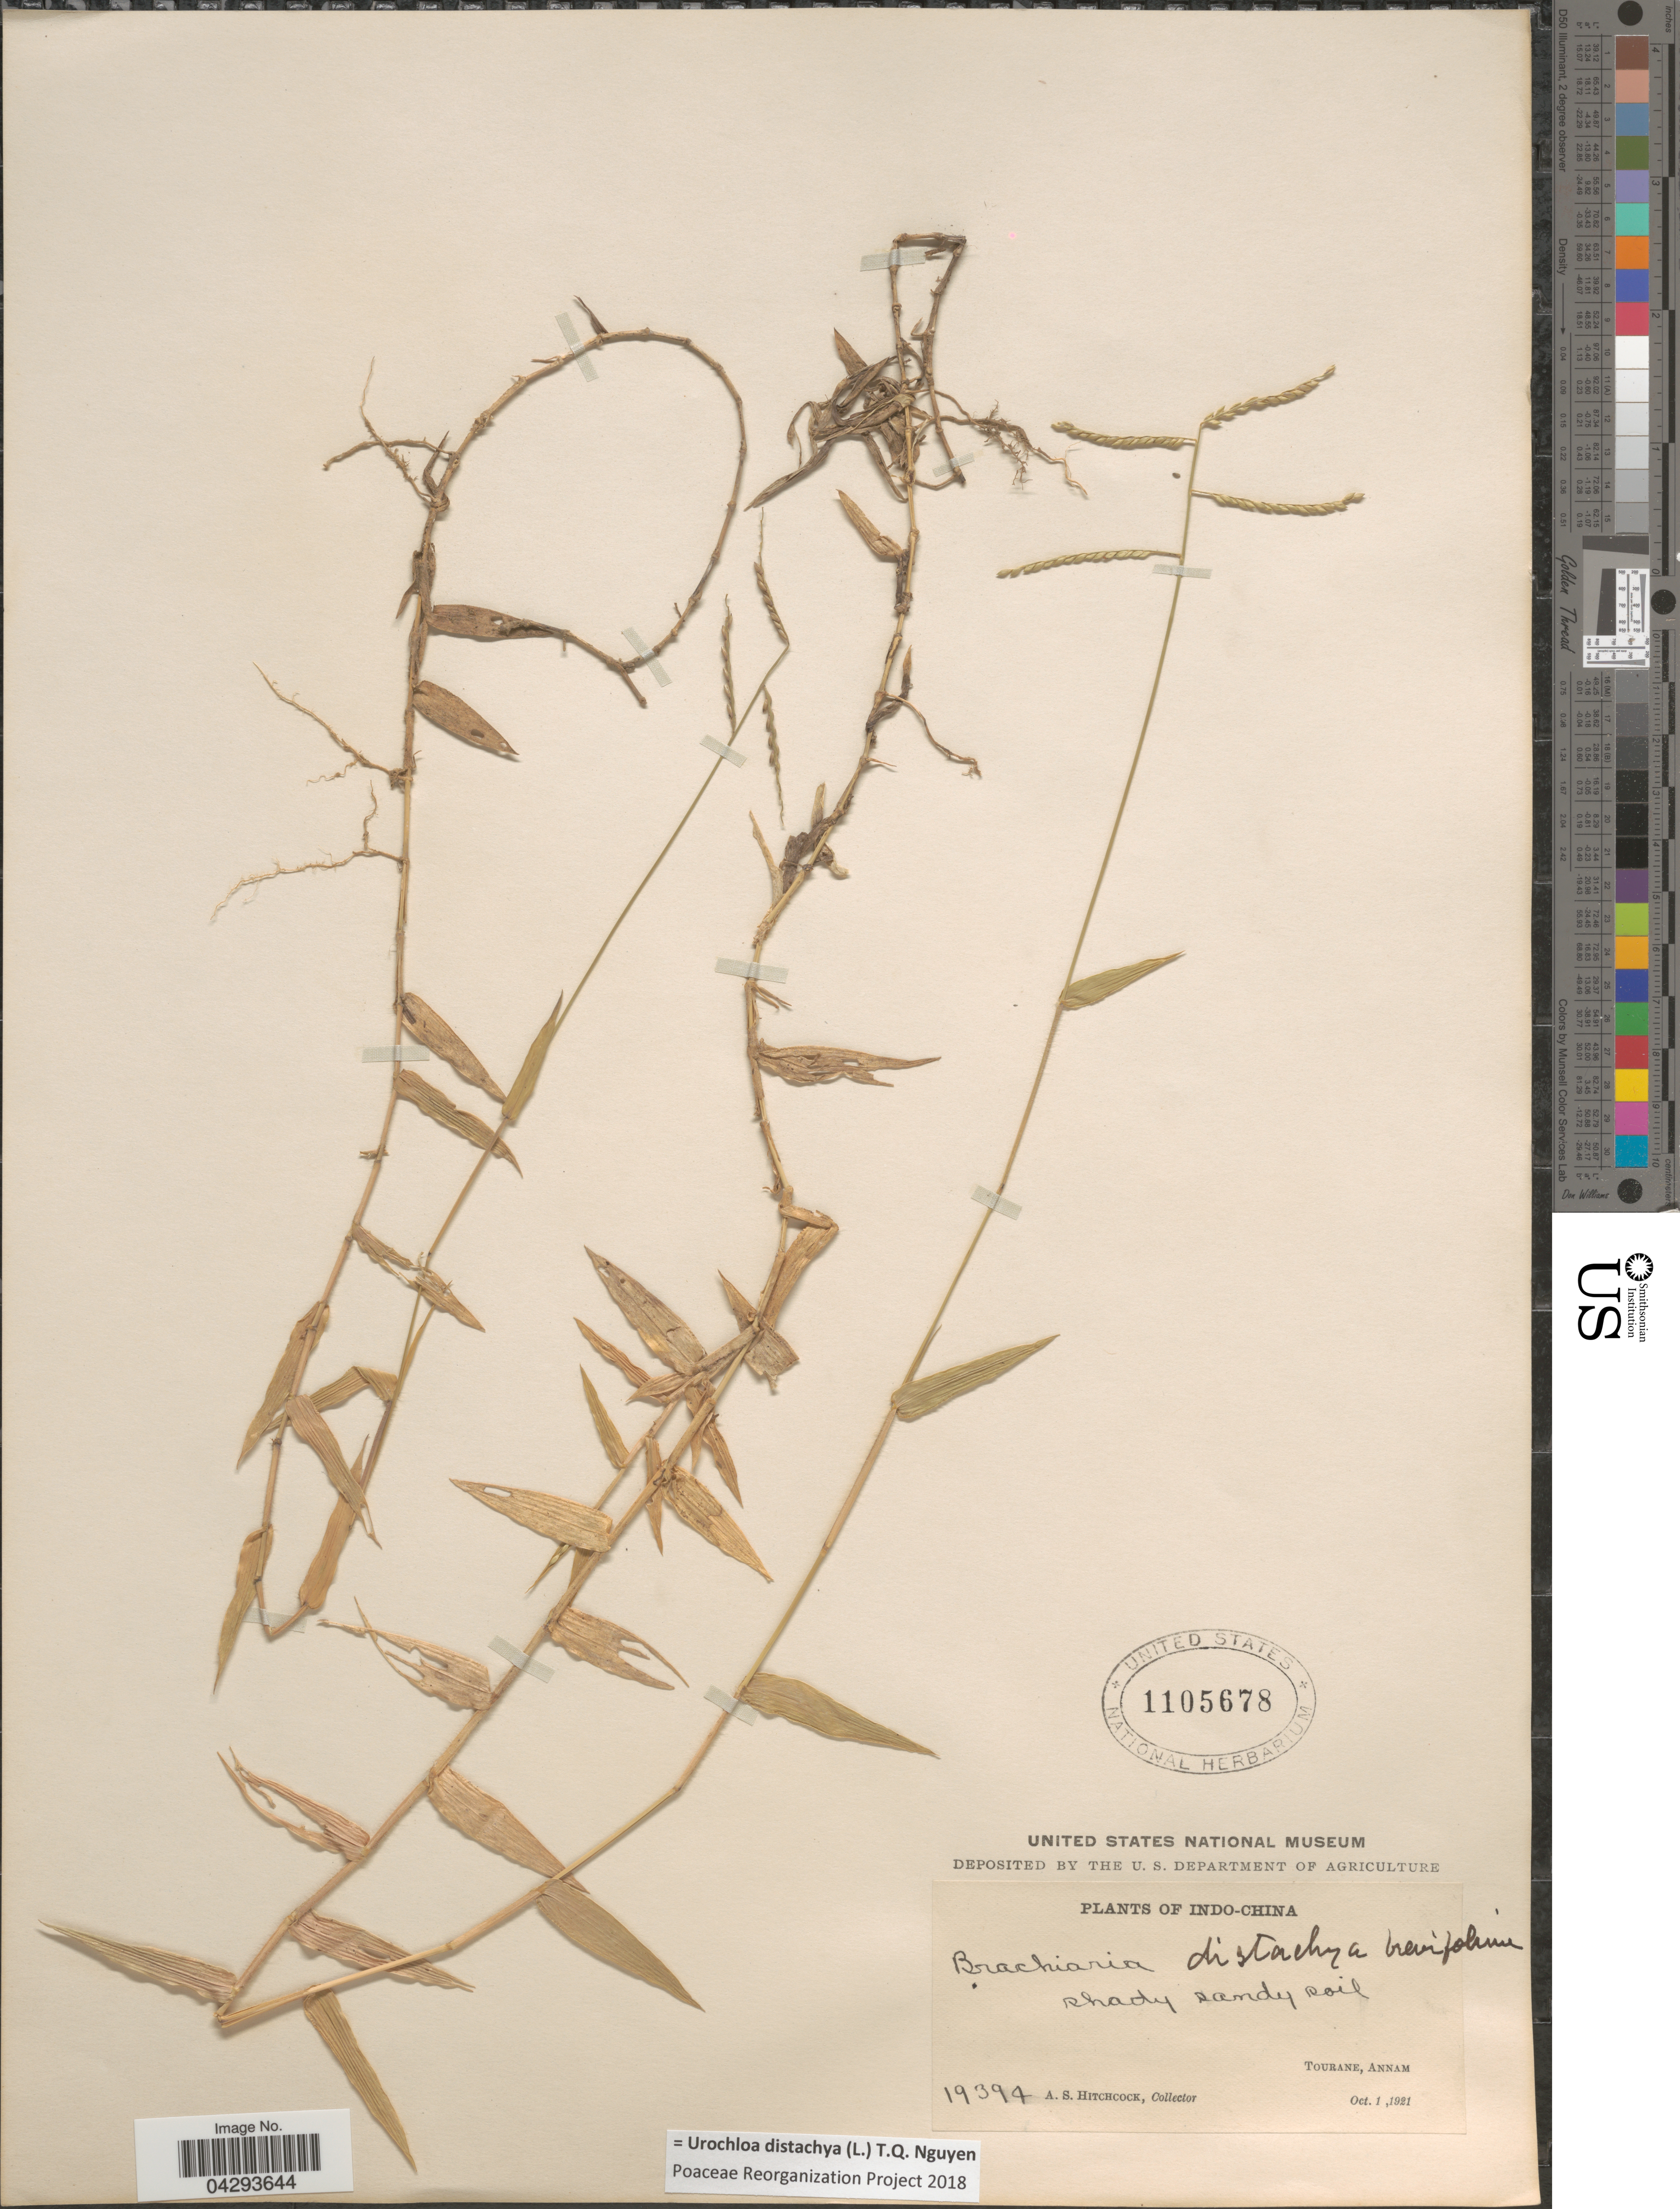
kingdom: Plantae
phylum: Tracheophyta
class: Liliopsida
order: Poales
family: Poaceae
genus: Urochloa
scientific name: Urochloa distachya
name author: (L.) T.Q. Nguyen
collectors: A. S. Hitchcock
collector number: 19394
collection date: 1921-10-01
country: Vietnam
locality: Tourane, Annam.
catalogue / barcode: US 1105678